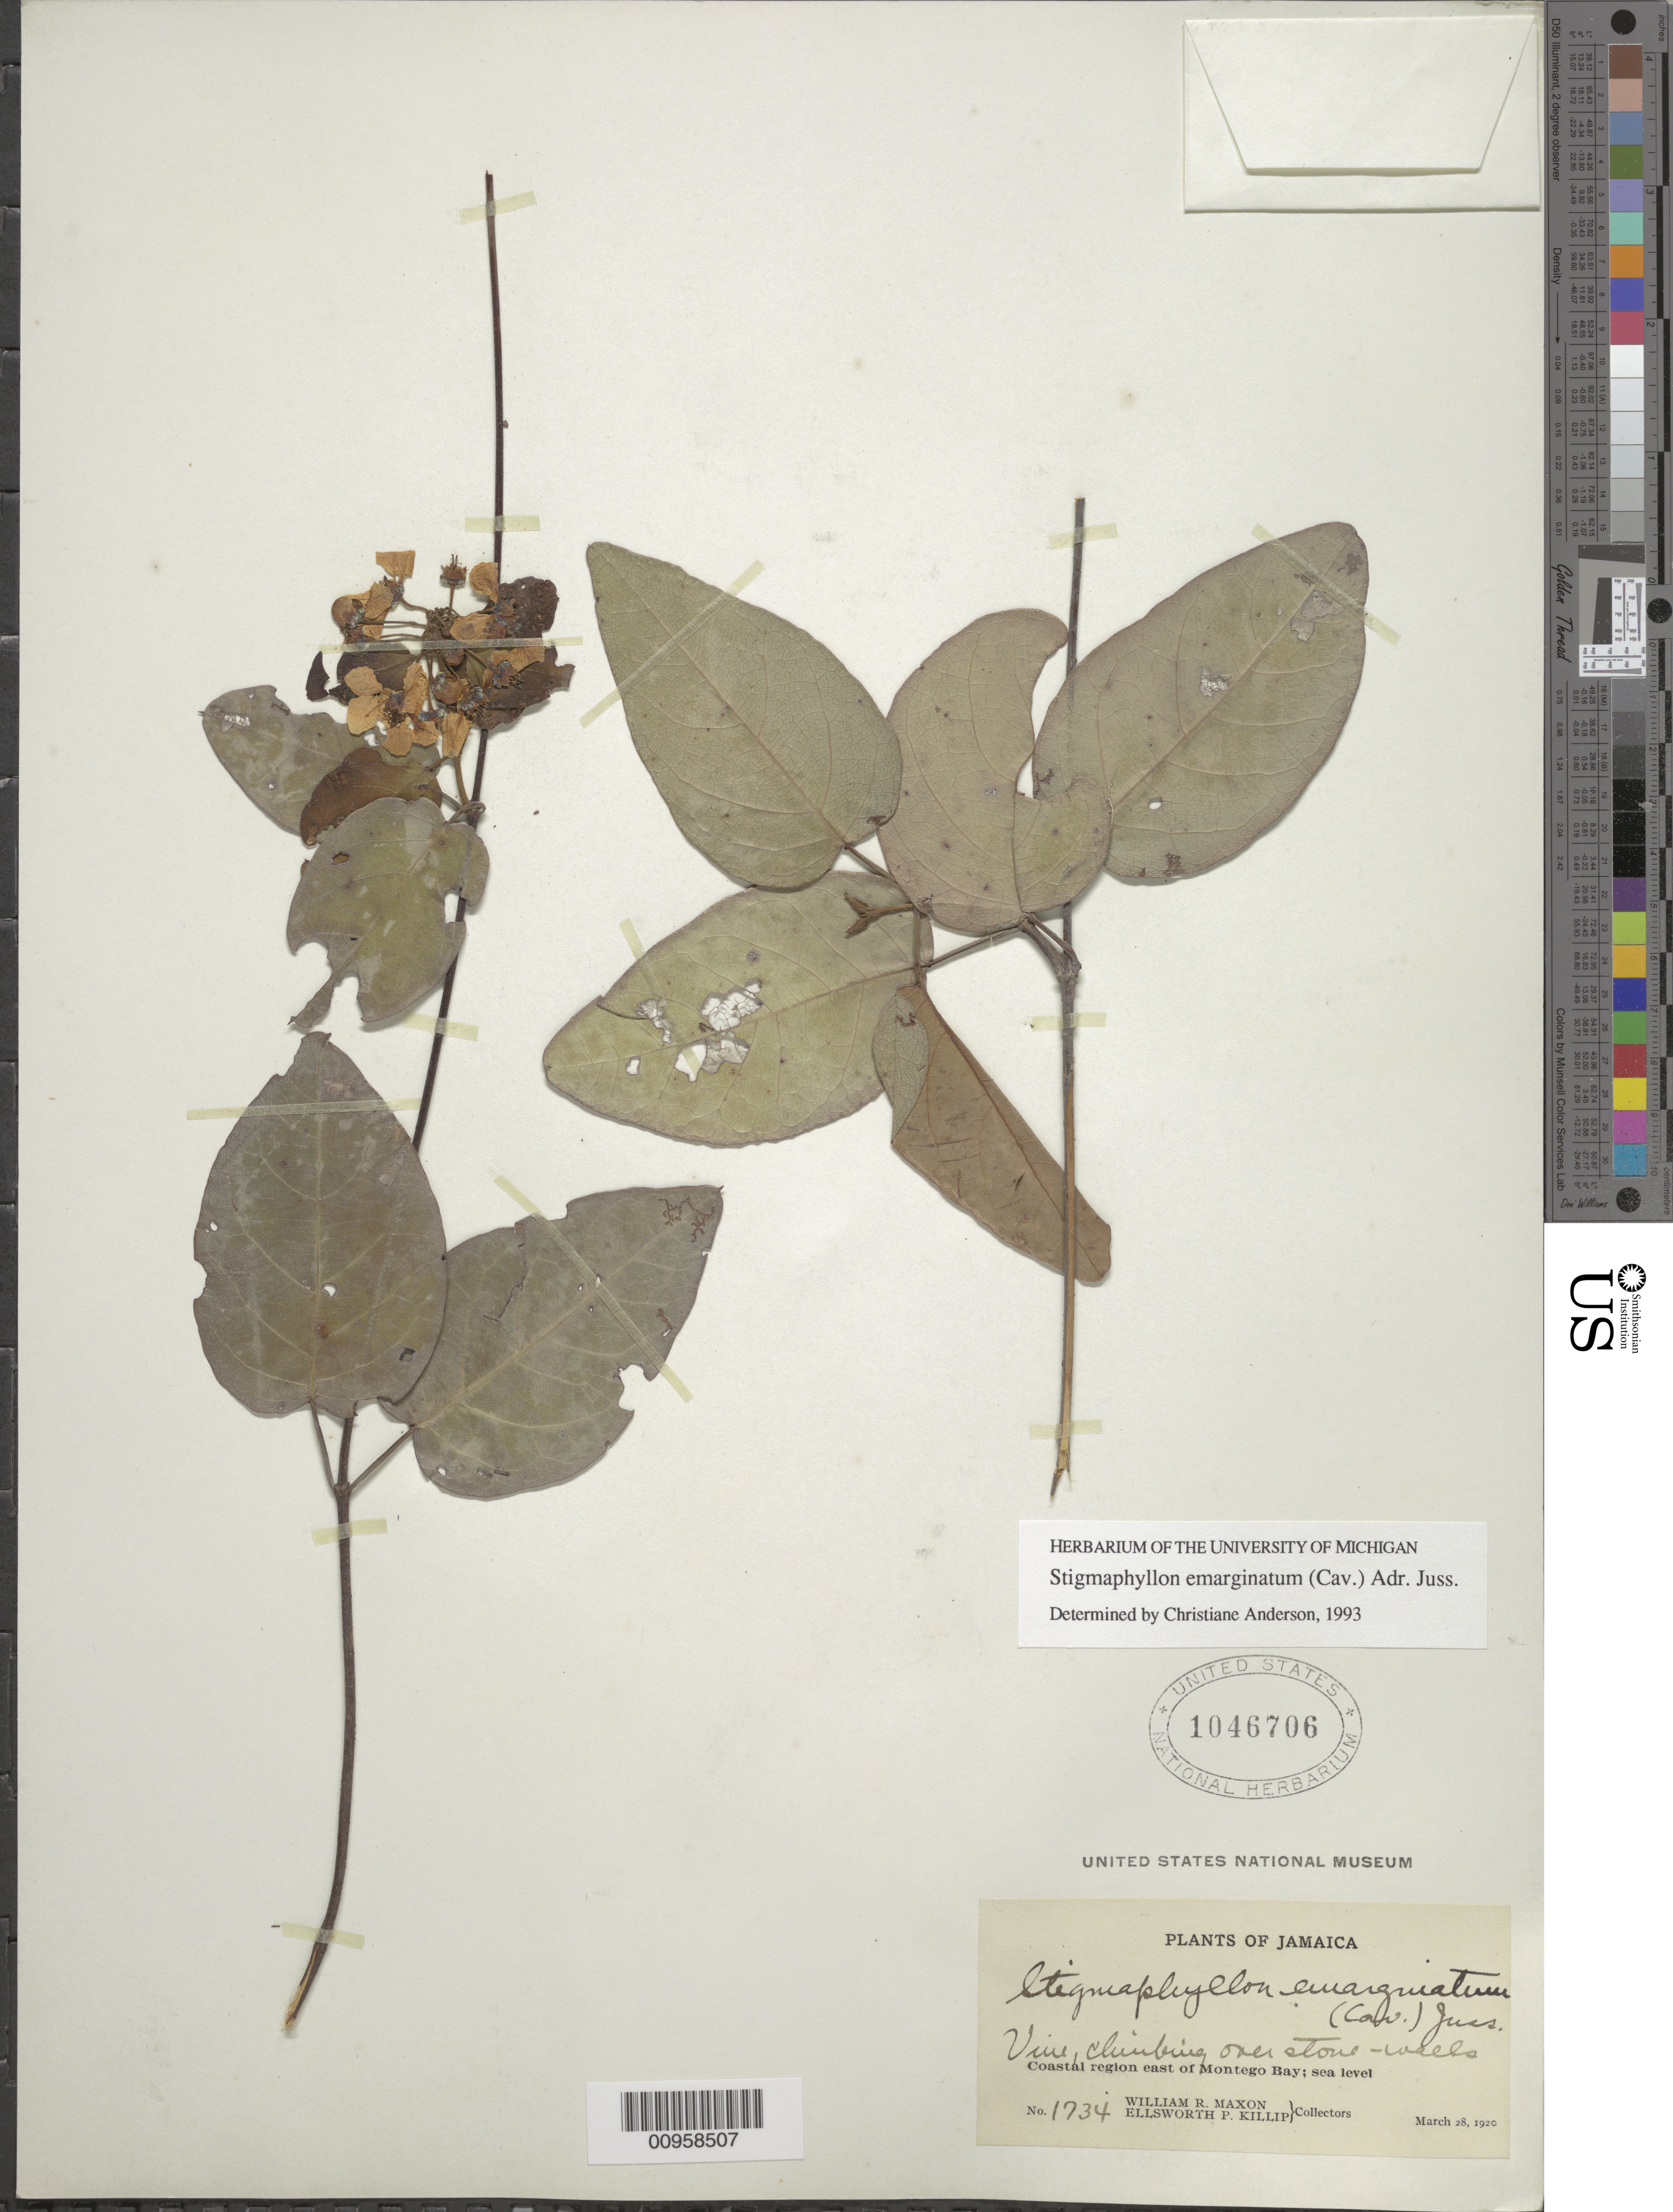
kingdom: Plantae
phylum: Tracheophyta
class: Magnoliopsida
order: Malpighiales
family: Malpighiaceae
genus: Stigmaphyllon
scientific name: Stigmaphyllon emarginatum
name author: (Cav.) A. Juss.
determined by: Anderson, C.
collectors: W. R. Maxon & E. P. Killip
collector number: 1734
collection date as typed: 28 Mar 1920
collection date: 1920-03-28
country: Jamaica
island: Jamaica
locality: Coastal region east of Montego Bay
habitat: Climbing over stone-walls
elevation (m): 0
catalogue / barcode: US 1046706